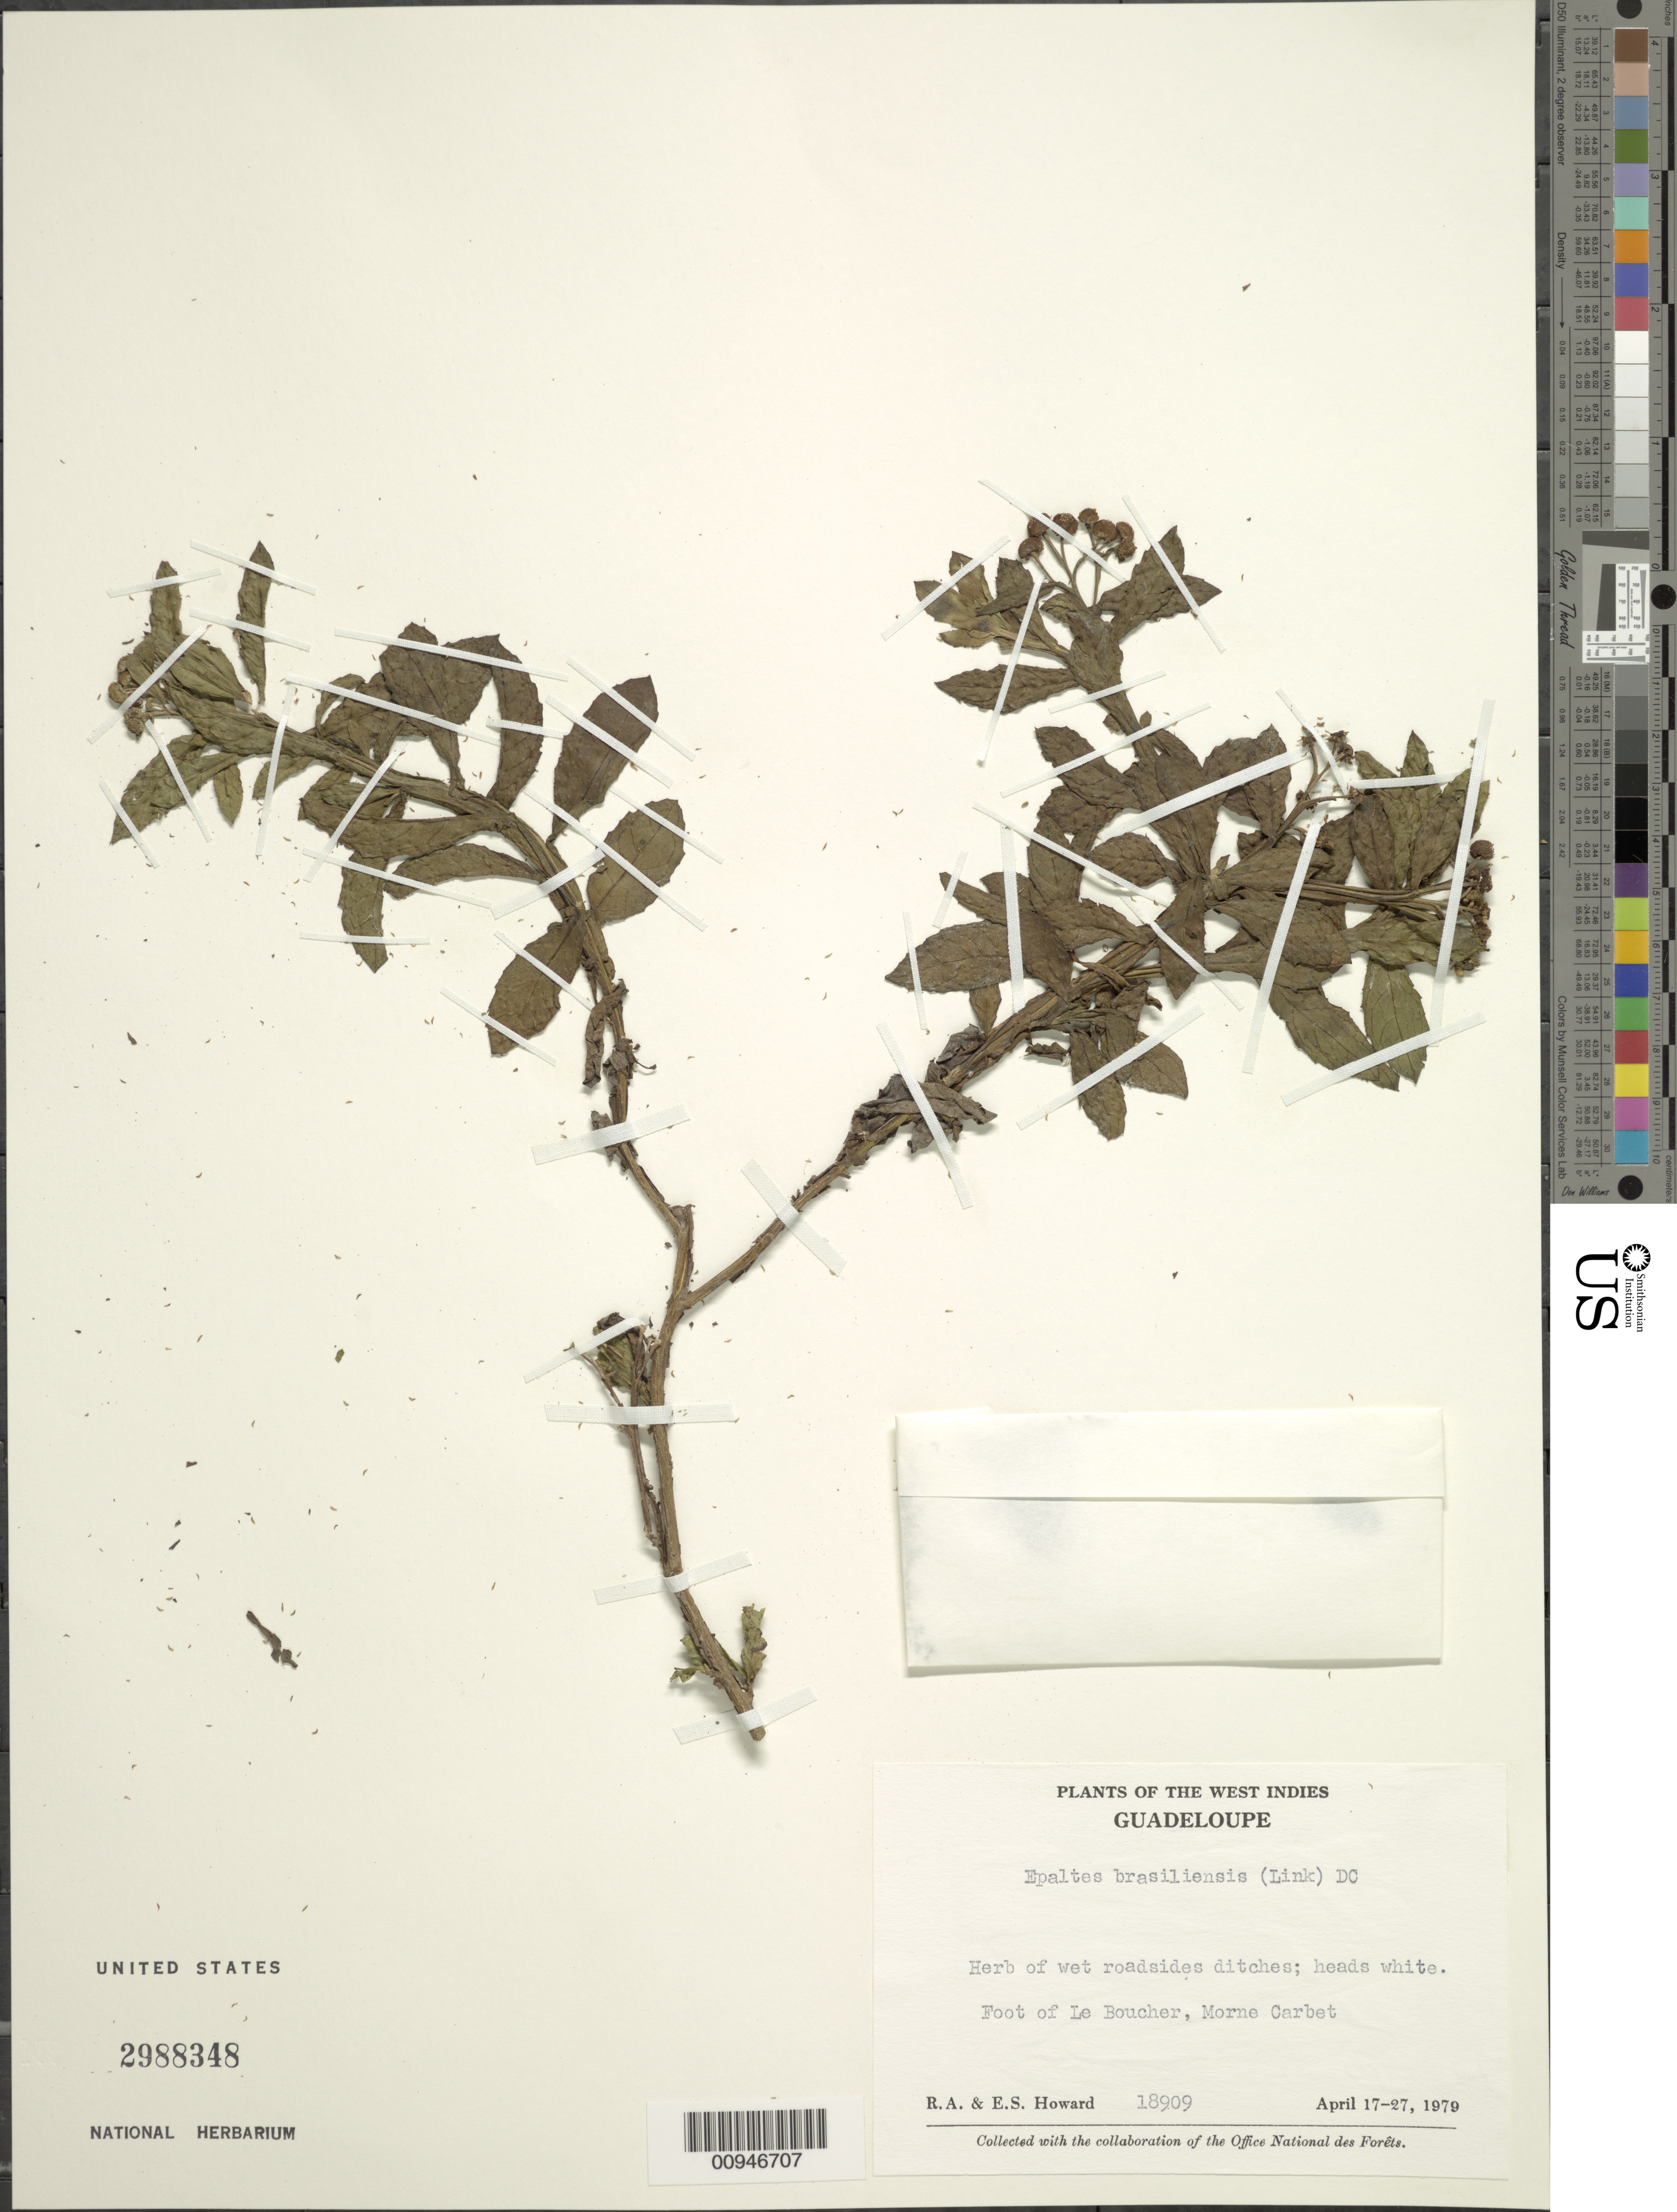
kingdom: Plantae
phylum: Tracheophyta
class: Magnoliopsida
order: Asterales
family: Asteraceae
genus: Epaltes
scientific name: Epaltes brasiliensis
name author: (Link) DC.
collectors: R. A. Howard & E. S. Howard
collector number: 18909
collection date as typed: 17 Apr 1979 to 27 Apr 1979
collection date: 1979-04-17/1979-04-27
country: Guadeloupe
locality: Foot of Le Boucher, Morne Carbet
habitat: Wet roadside ditches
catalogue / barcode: US 2988348